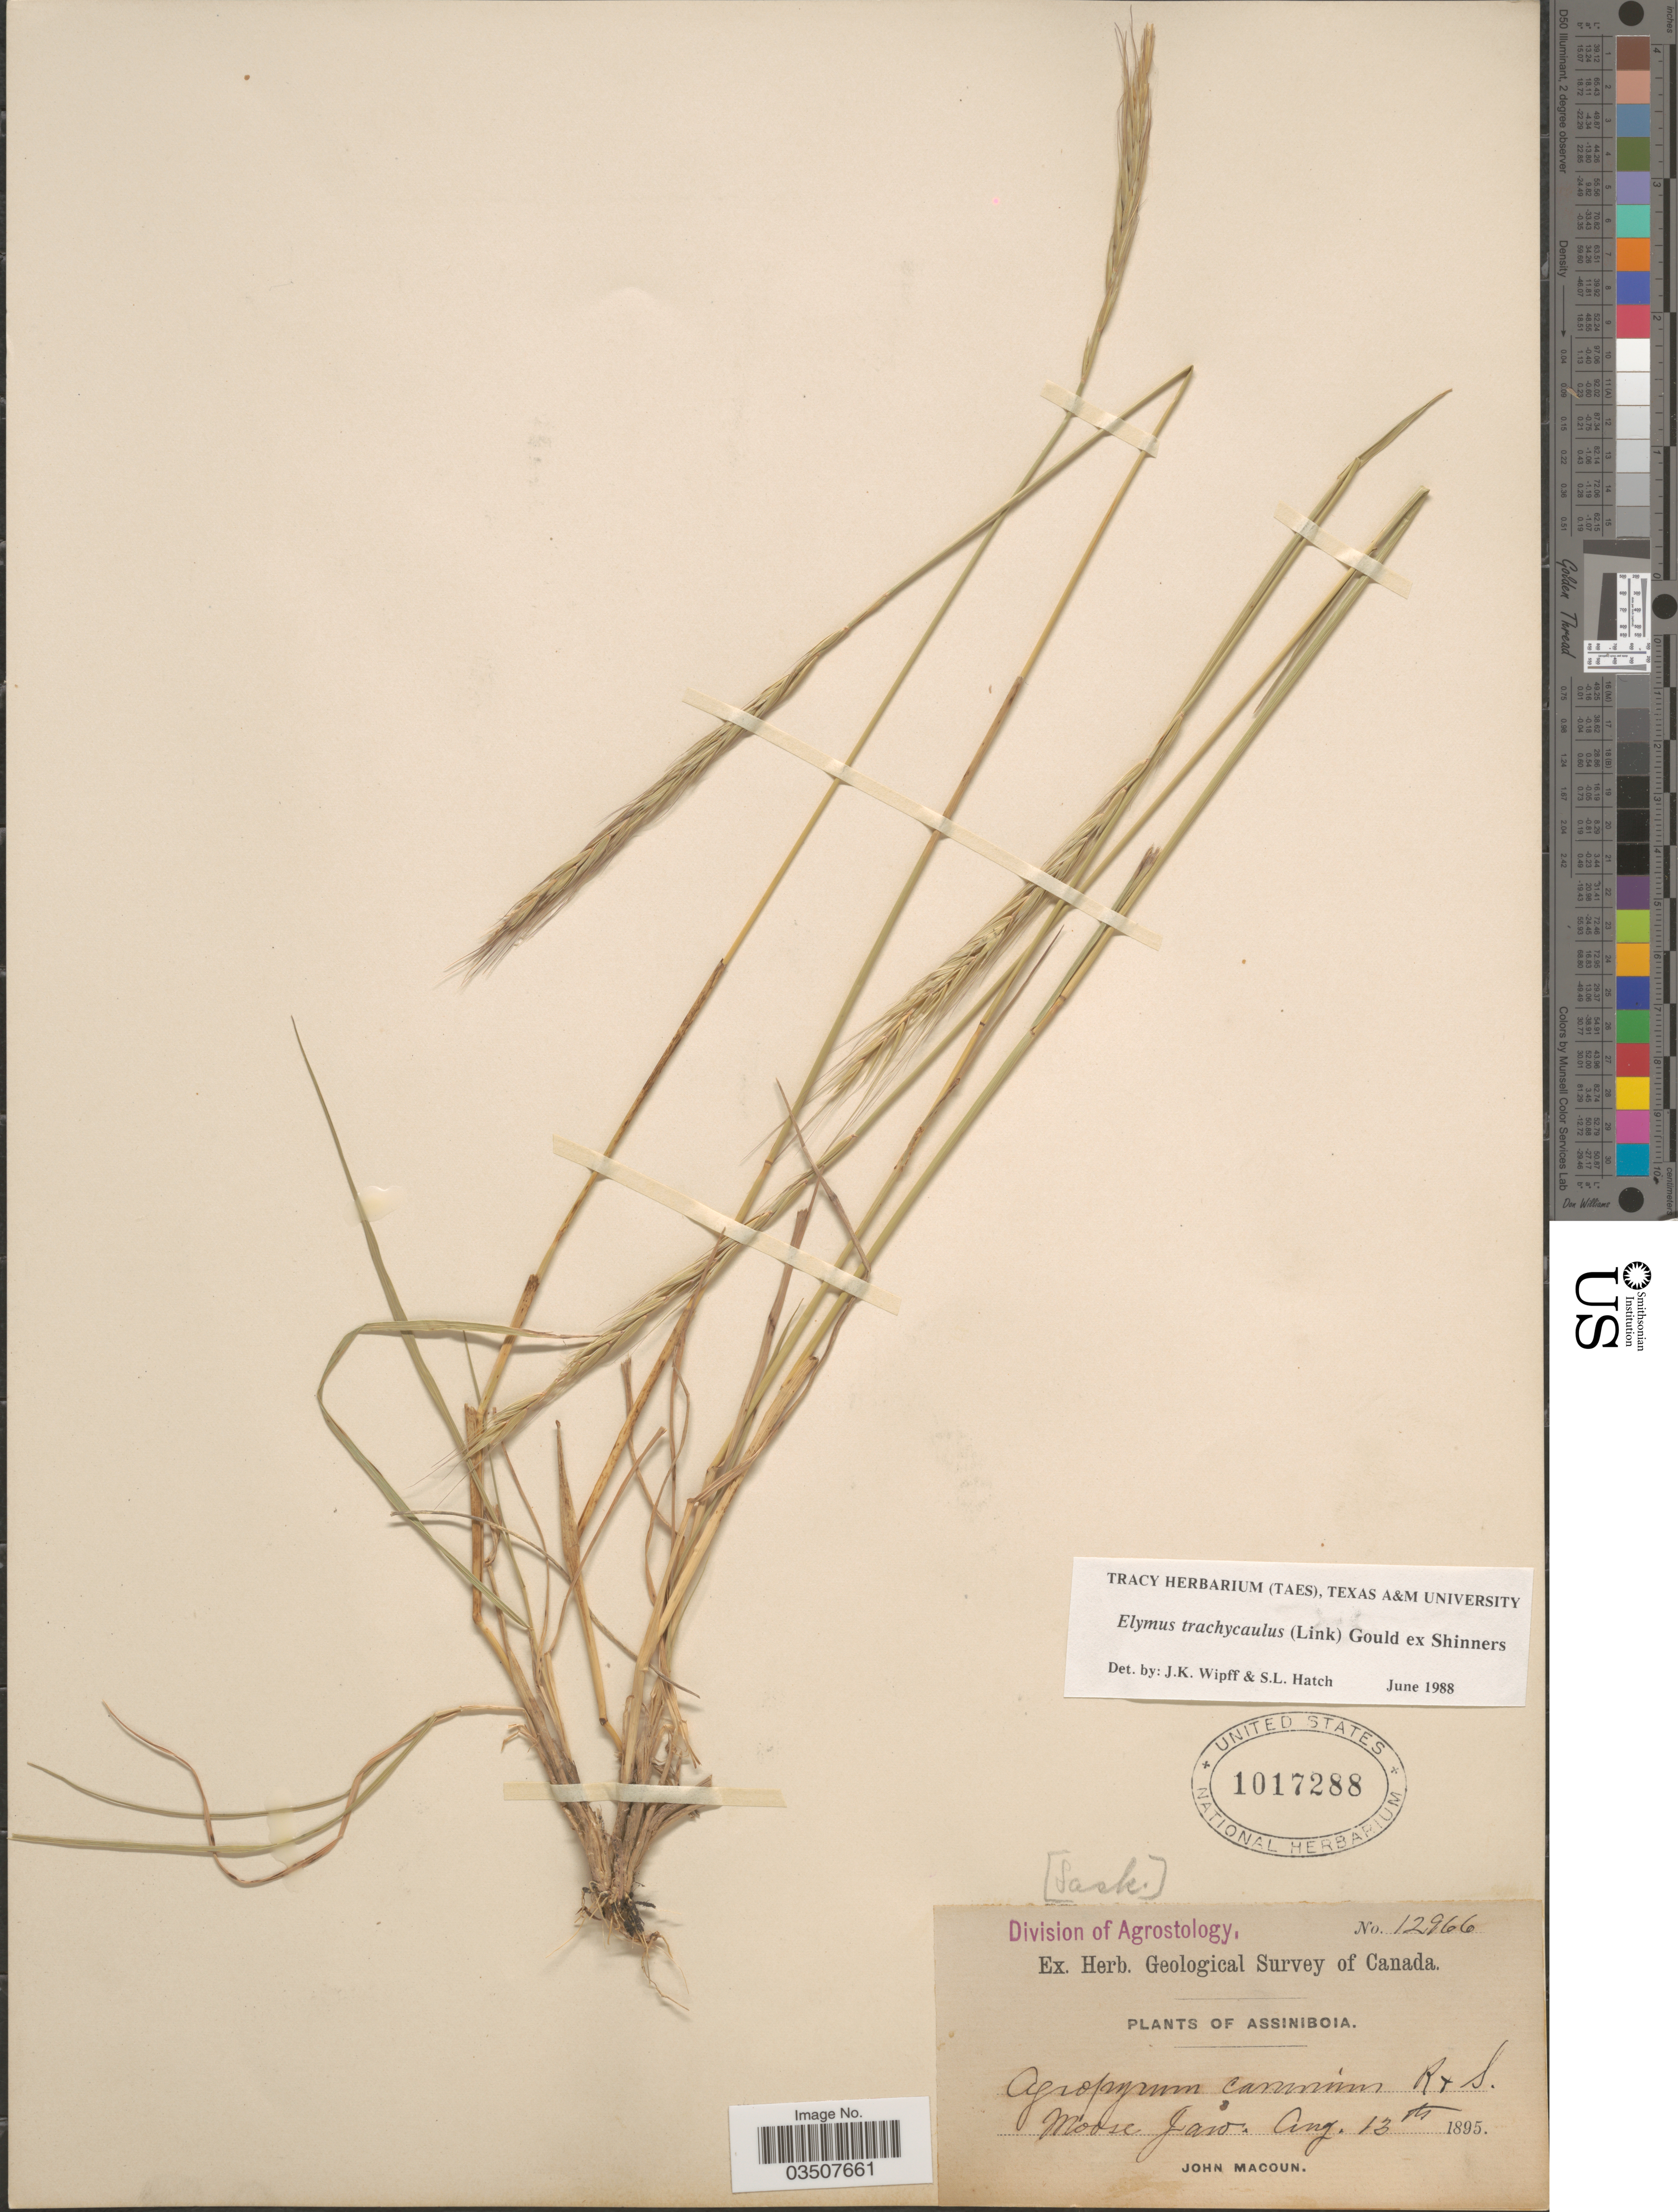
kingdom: Plantae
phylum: Tracheophyta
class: Liliopsida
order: Poales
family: Poaceae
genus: Elymus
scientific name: Elymus trachycaulus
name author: (Link) Gould ex Shinners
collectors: J. Macoun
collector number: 12966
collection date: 1895-08-13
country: Canada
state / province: Saskatchewan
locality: Geological Survey of Canada. Moose Jaw.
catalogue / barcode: US 1017288